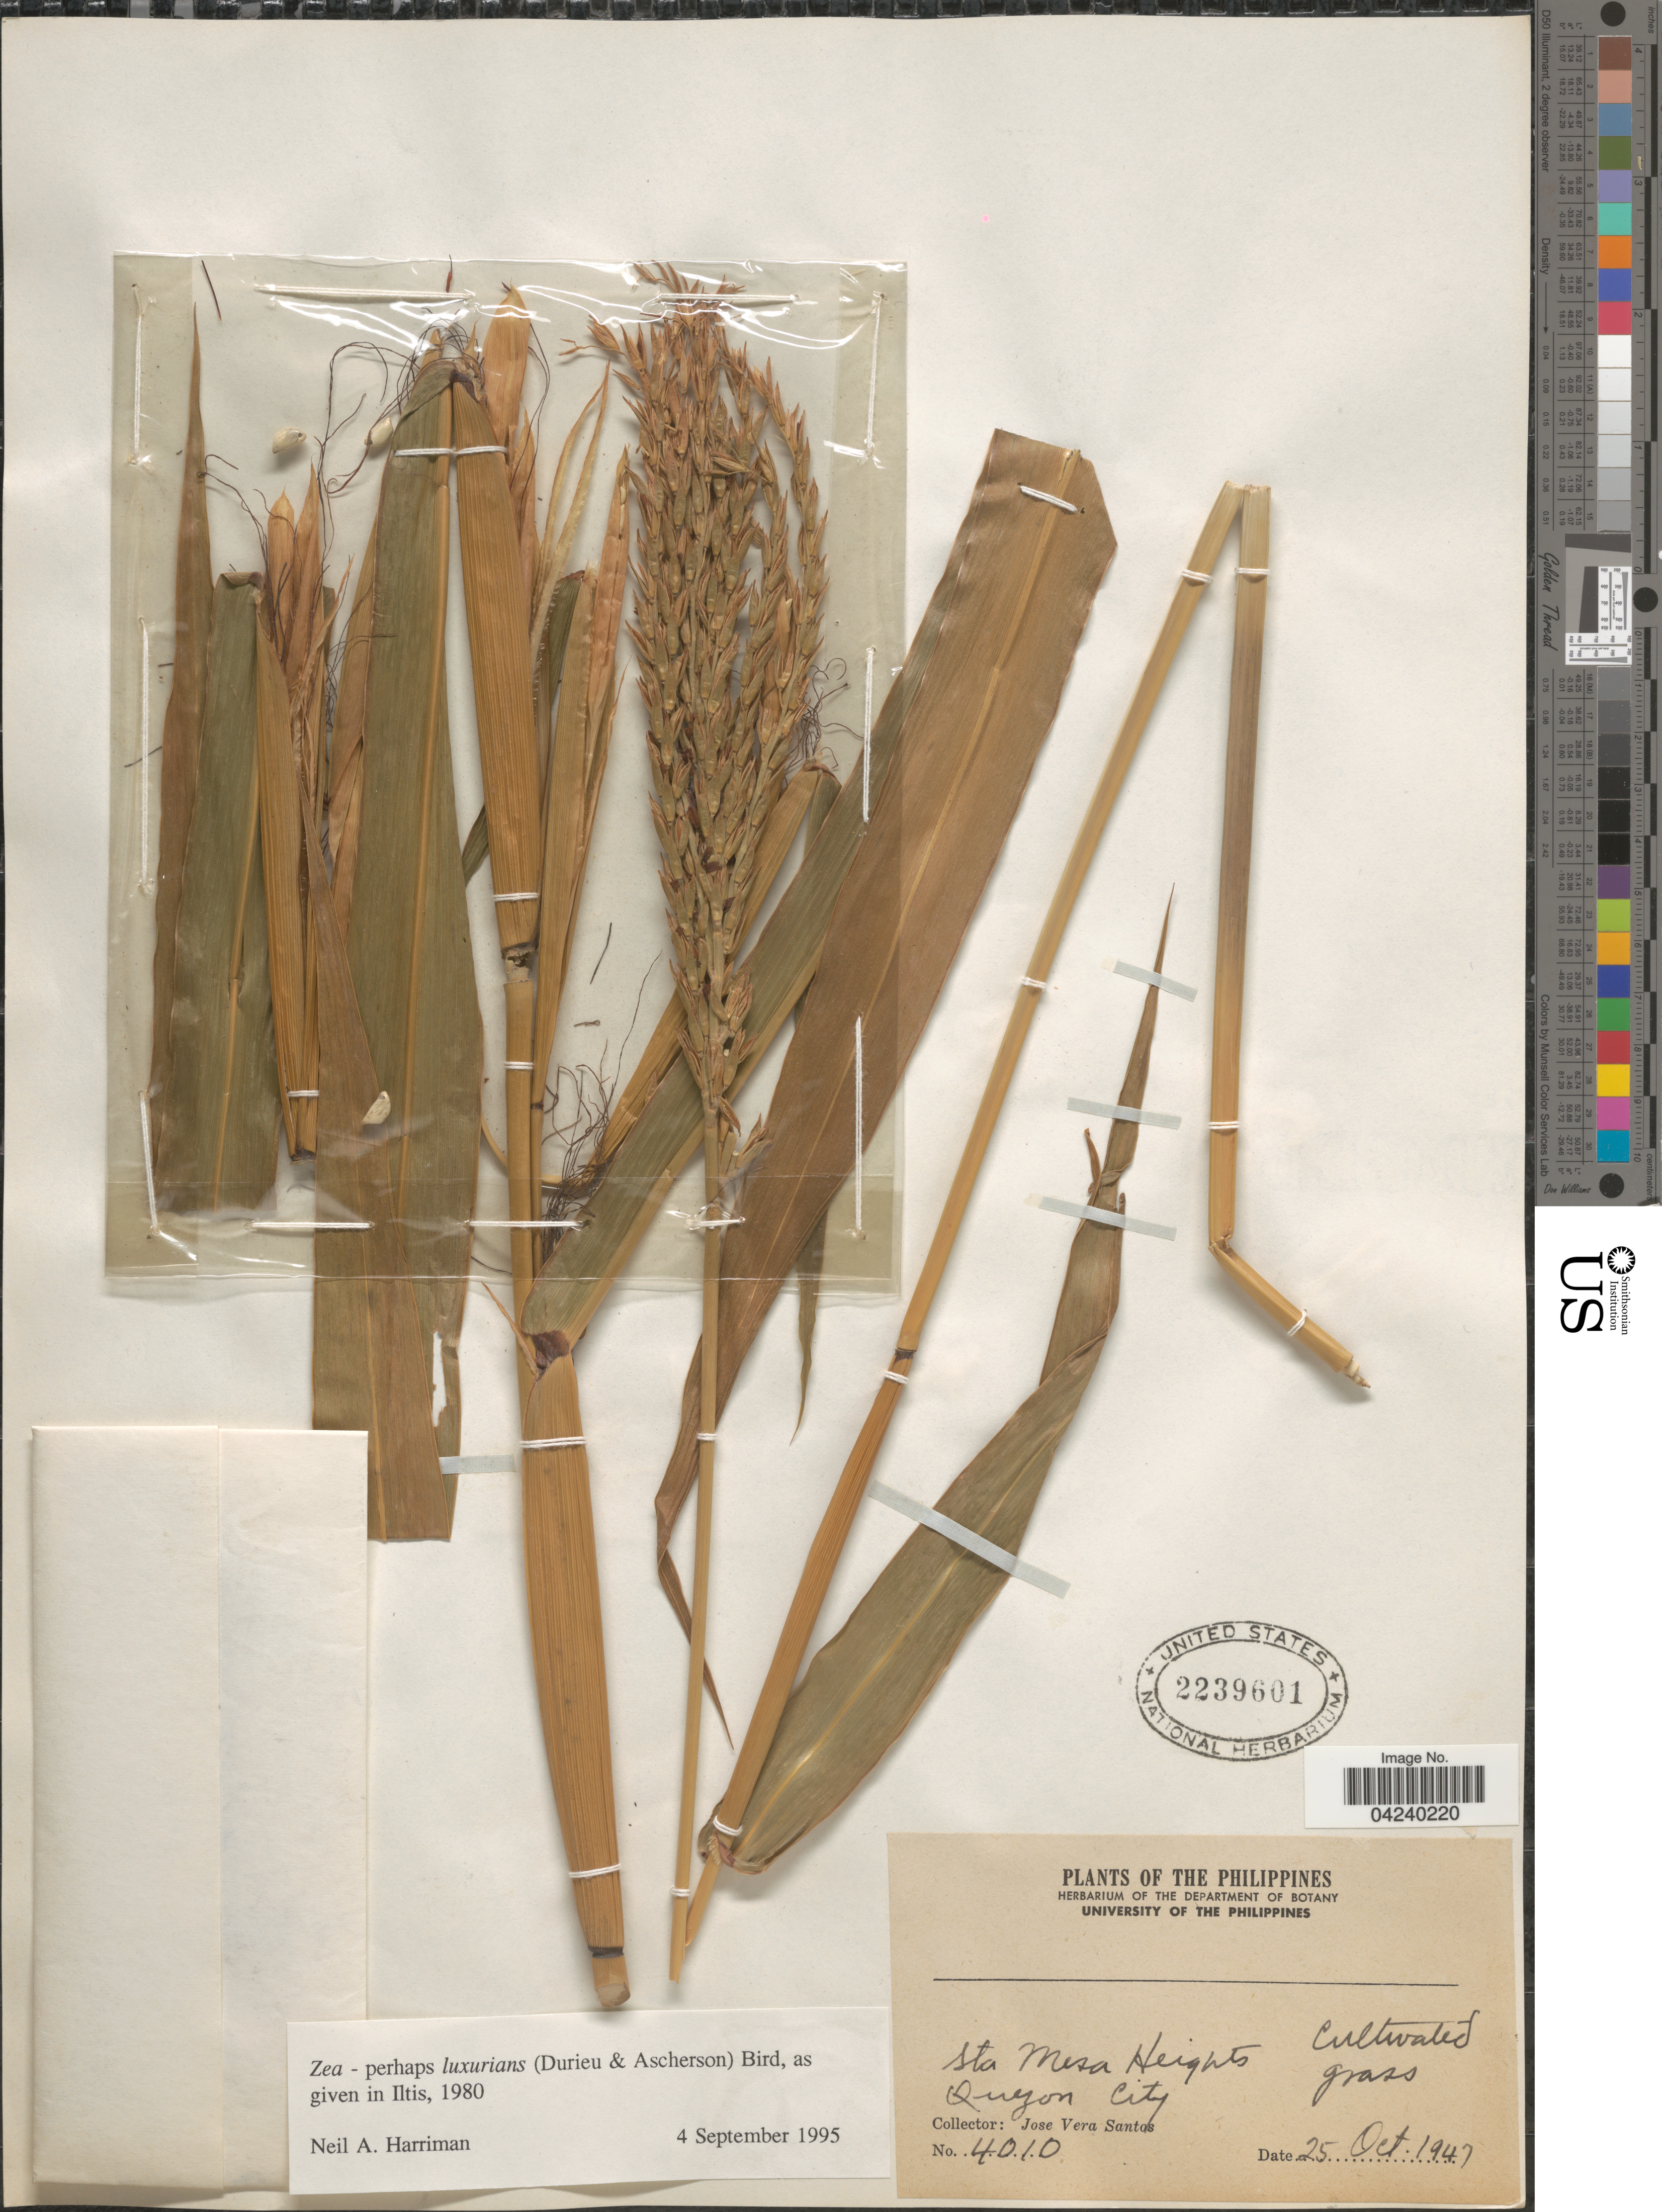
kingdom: Plantae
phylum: Tracheophyta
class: Liliopsida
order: Poales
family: Poaceae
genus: Zea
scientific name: Zea luxurians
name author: (Durieu & Asch.) R.M. Bird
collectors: J. V. Santos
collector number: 4010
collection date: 1947-10-25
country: Philippines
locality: Sta Mesa Heights. Quzon City.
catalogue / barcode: US 2239601